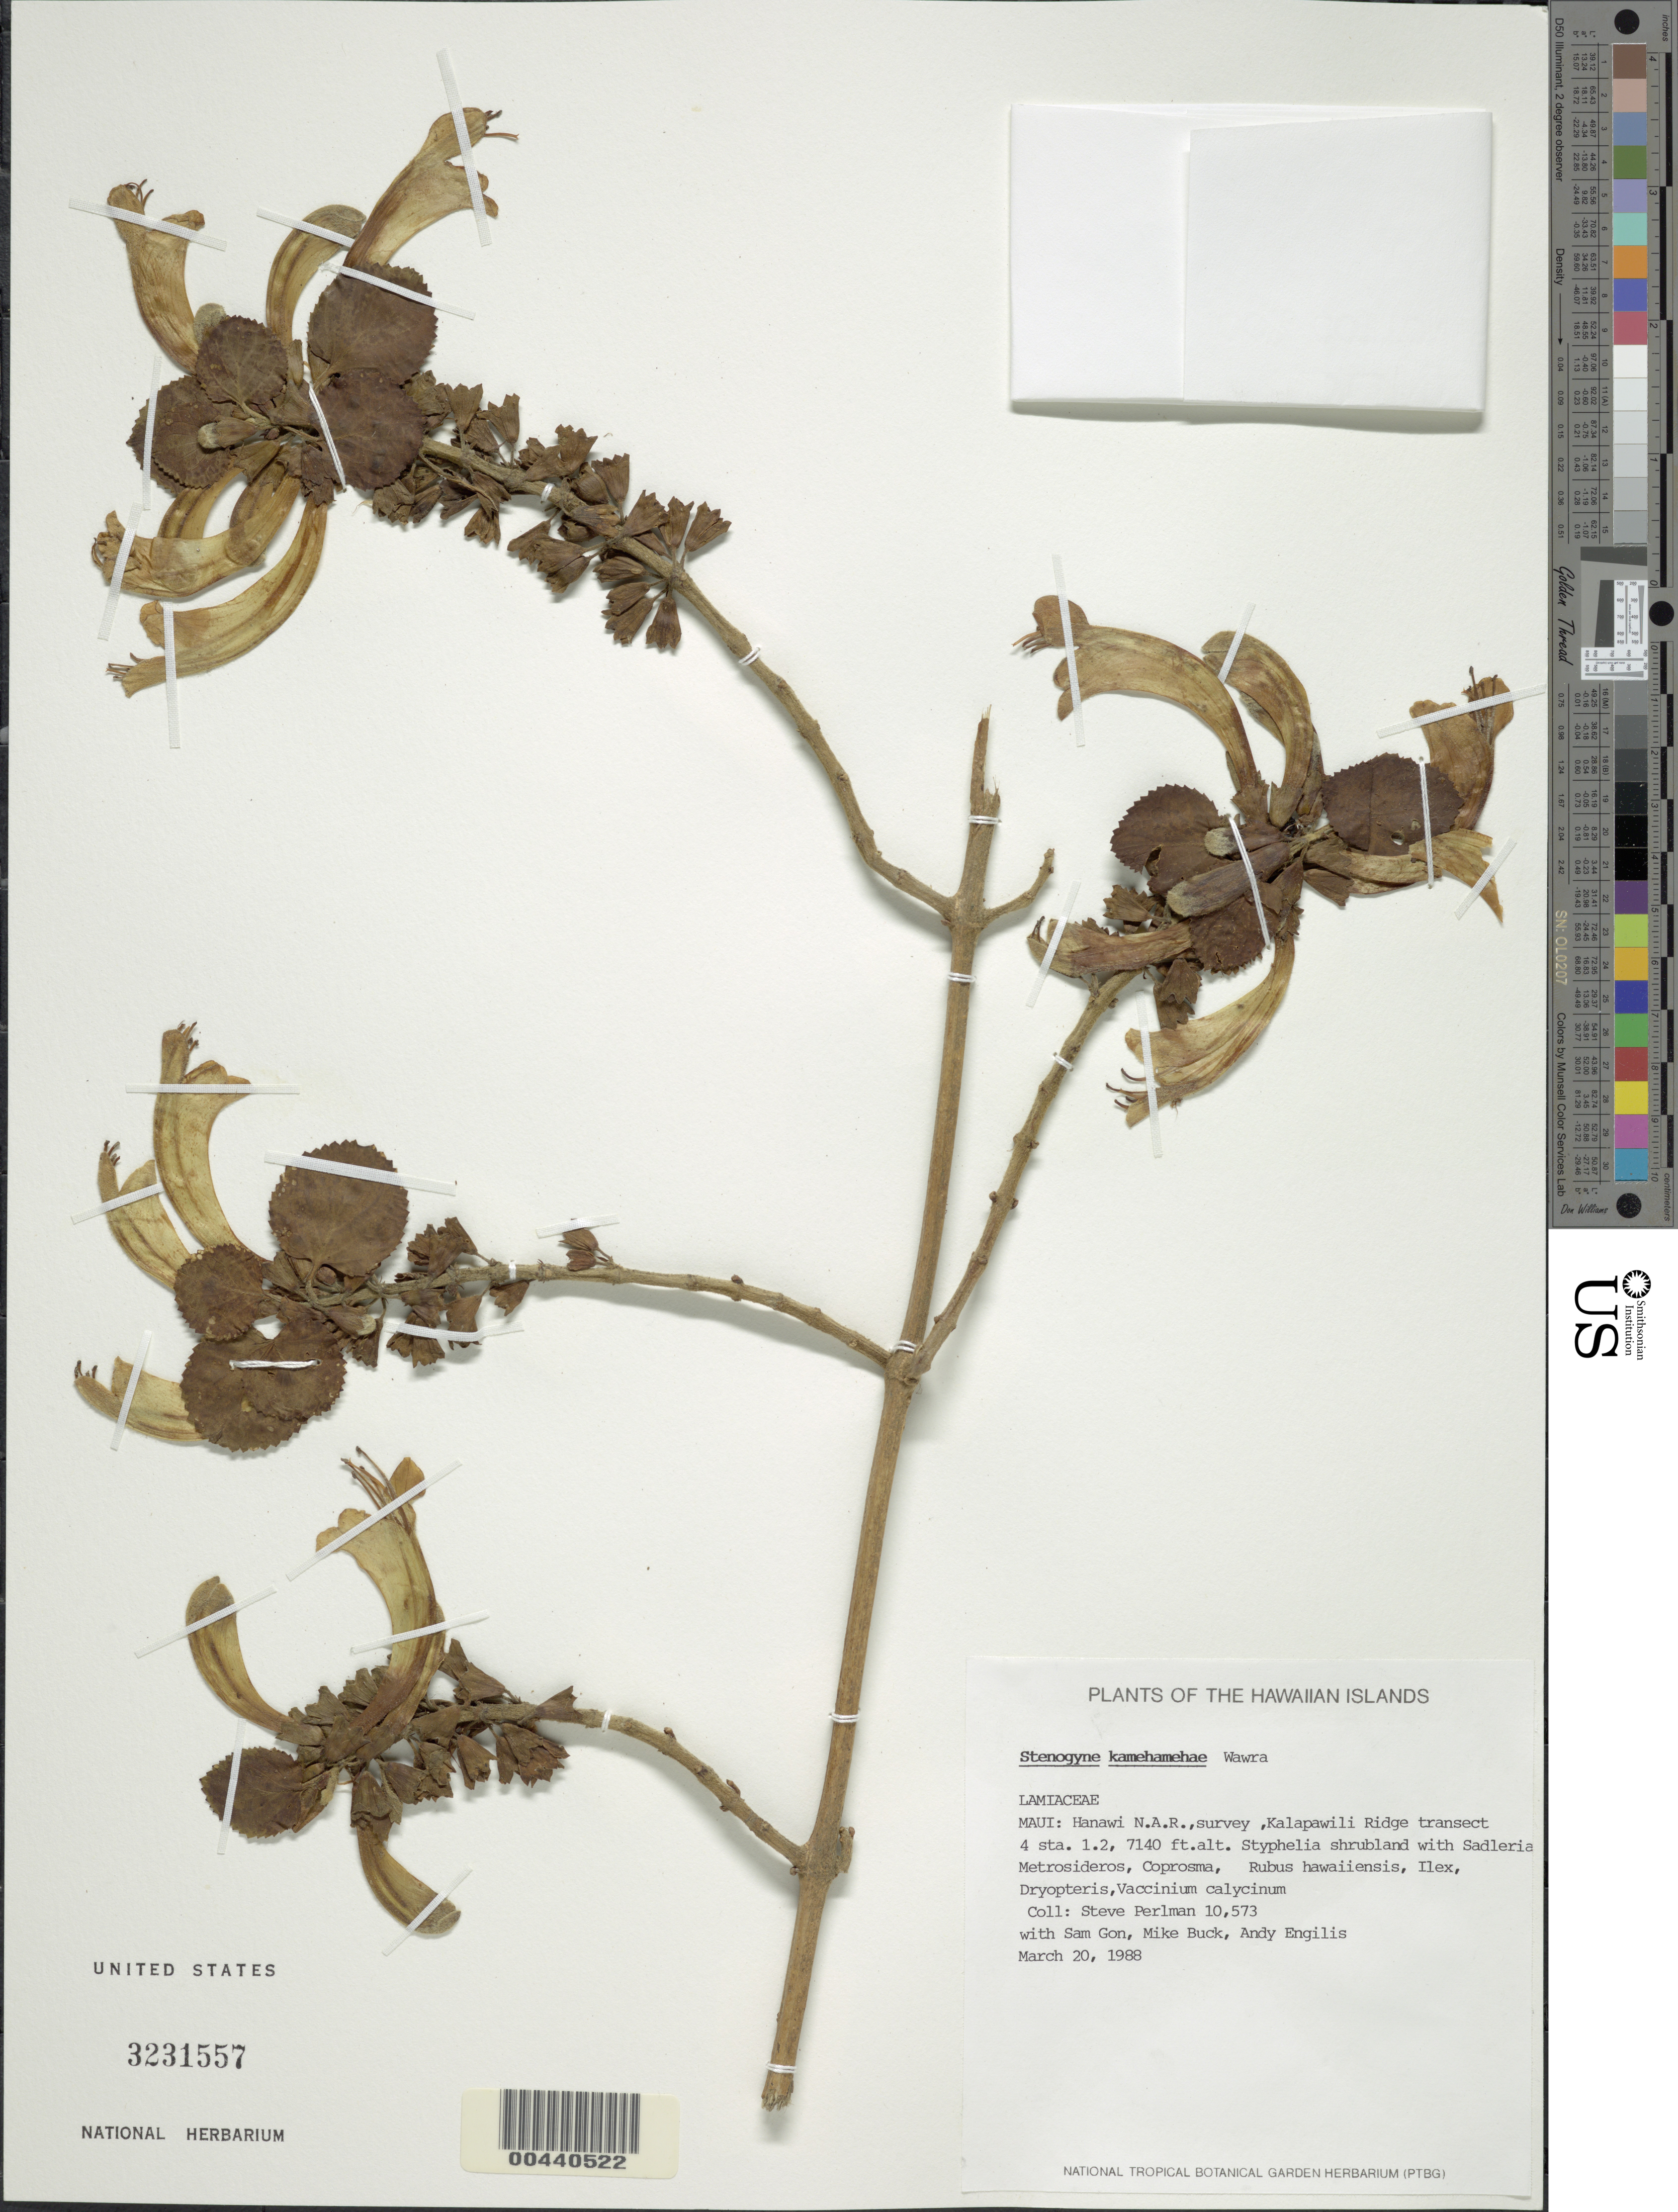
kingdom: Plantae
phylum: Tracheophyta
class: Magnoliopsida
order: Lamiales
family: Lamiaceae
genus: Stenogyne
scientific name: Stenogyne kamehamehae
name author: Wawra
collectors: S. P. Perlman, S. Gon, M. Buck & A. Engilis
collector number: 10573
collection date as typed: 20 Mar 1988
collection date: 1988-03-20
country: United States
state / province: Hawaii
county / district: Maui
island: Maui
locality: Hanawi N.A.R., survey, Kalapawili Ridge transect 4 sta. 1.2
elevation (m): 2176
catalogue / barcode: US 3231557